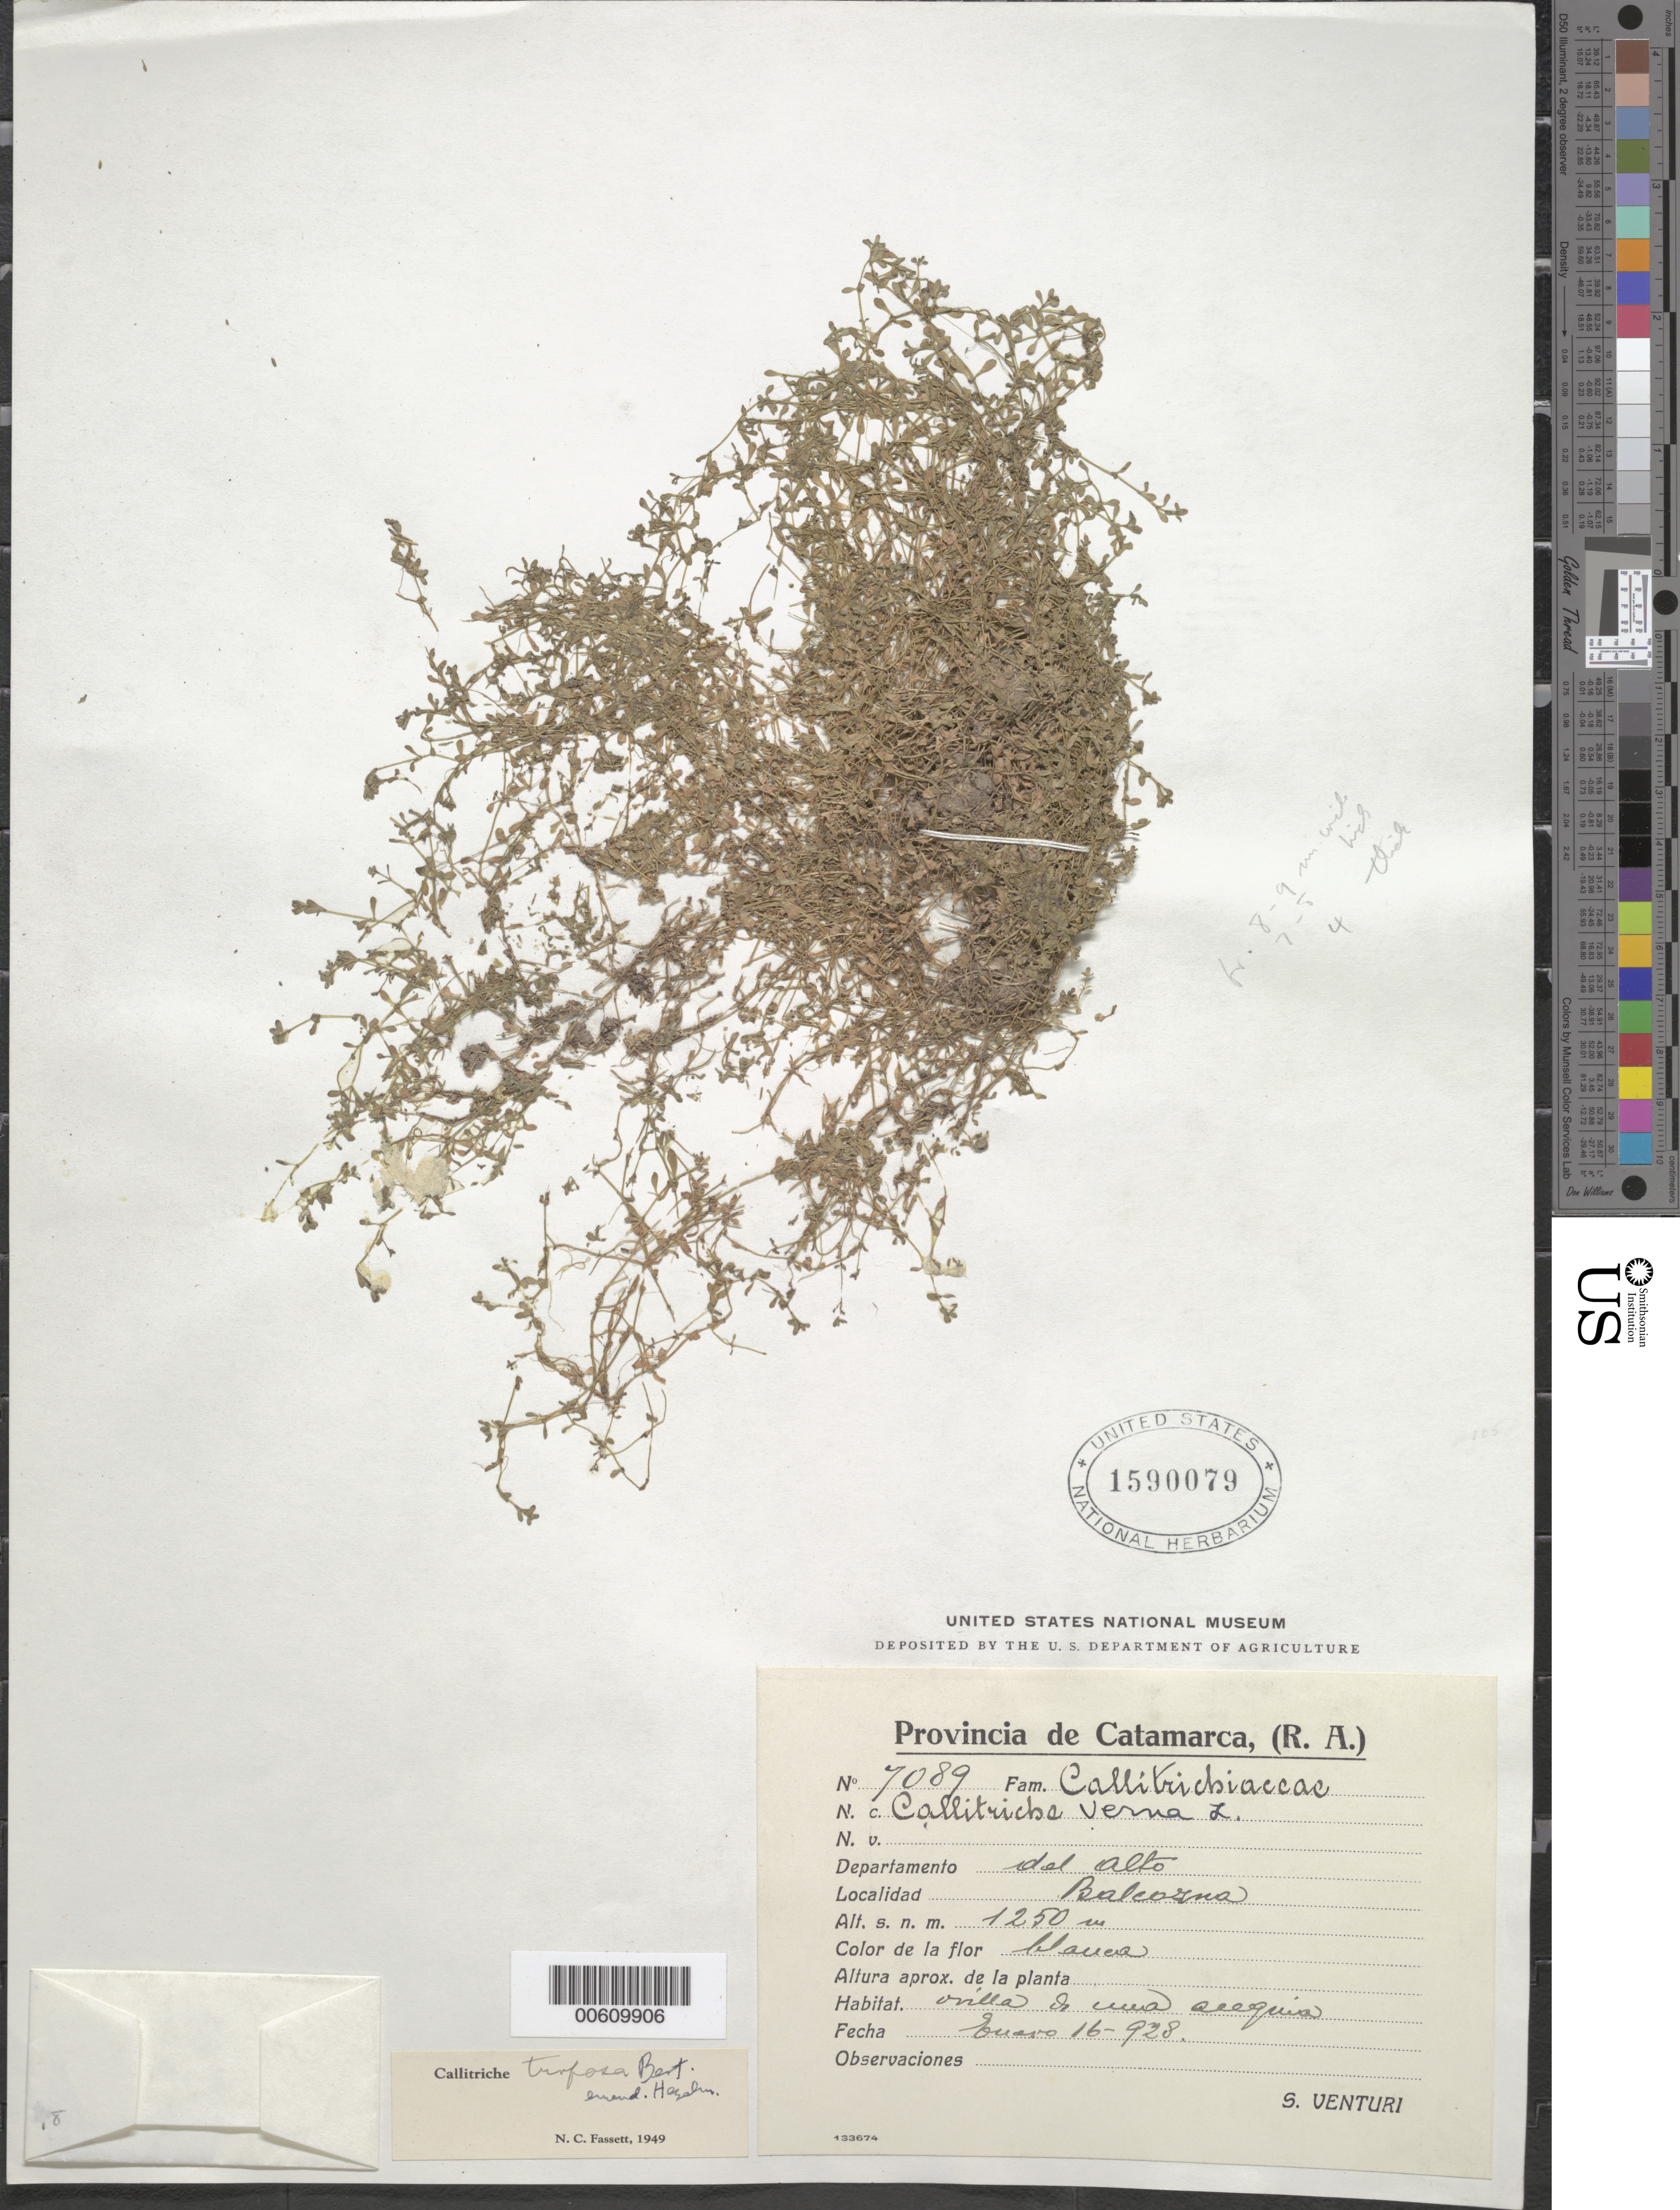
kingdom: Plantae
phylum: Tracheophyta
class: Magnoliopsida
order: Lamiales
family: Plantaginaceae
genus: Callitriche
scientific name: Callitriche turfosa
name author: Bertero ex Hegelm.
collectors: S. Venturi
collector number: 7089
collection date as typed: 16 Jan 1928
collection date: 1928-01-16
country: Argentina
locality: Del Alto, Blacosna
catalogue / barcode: US 1590079